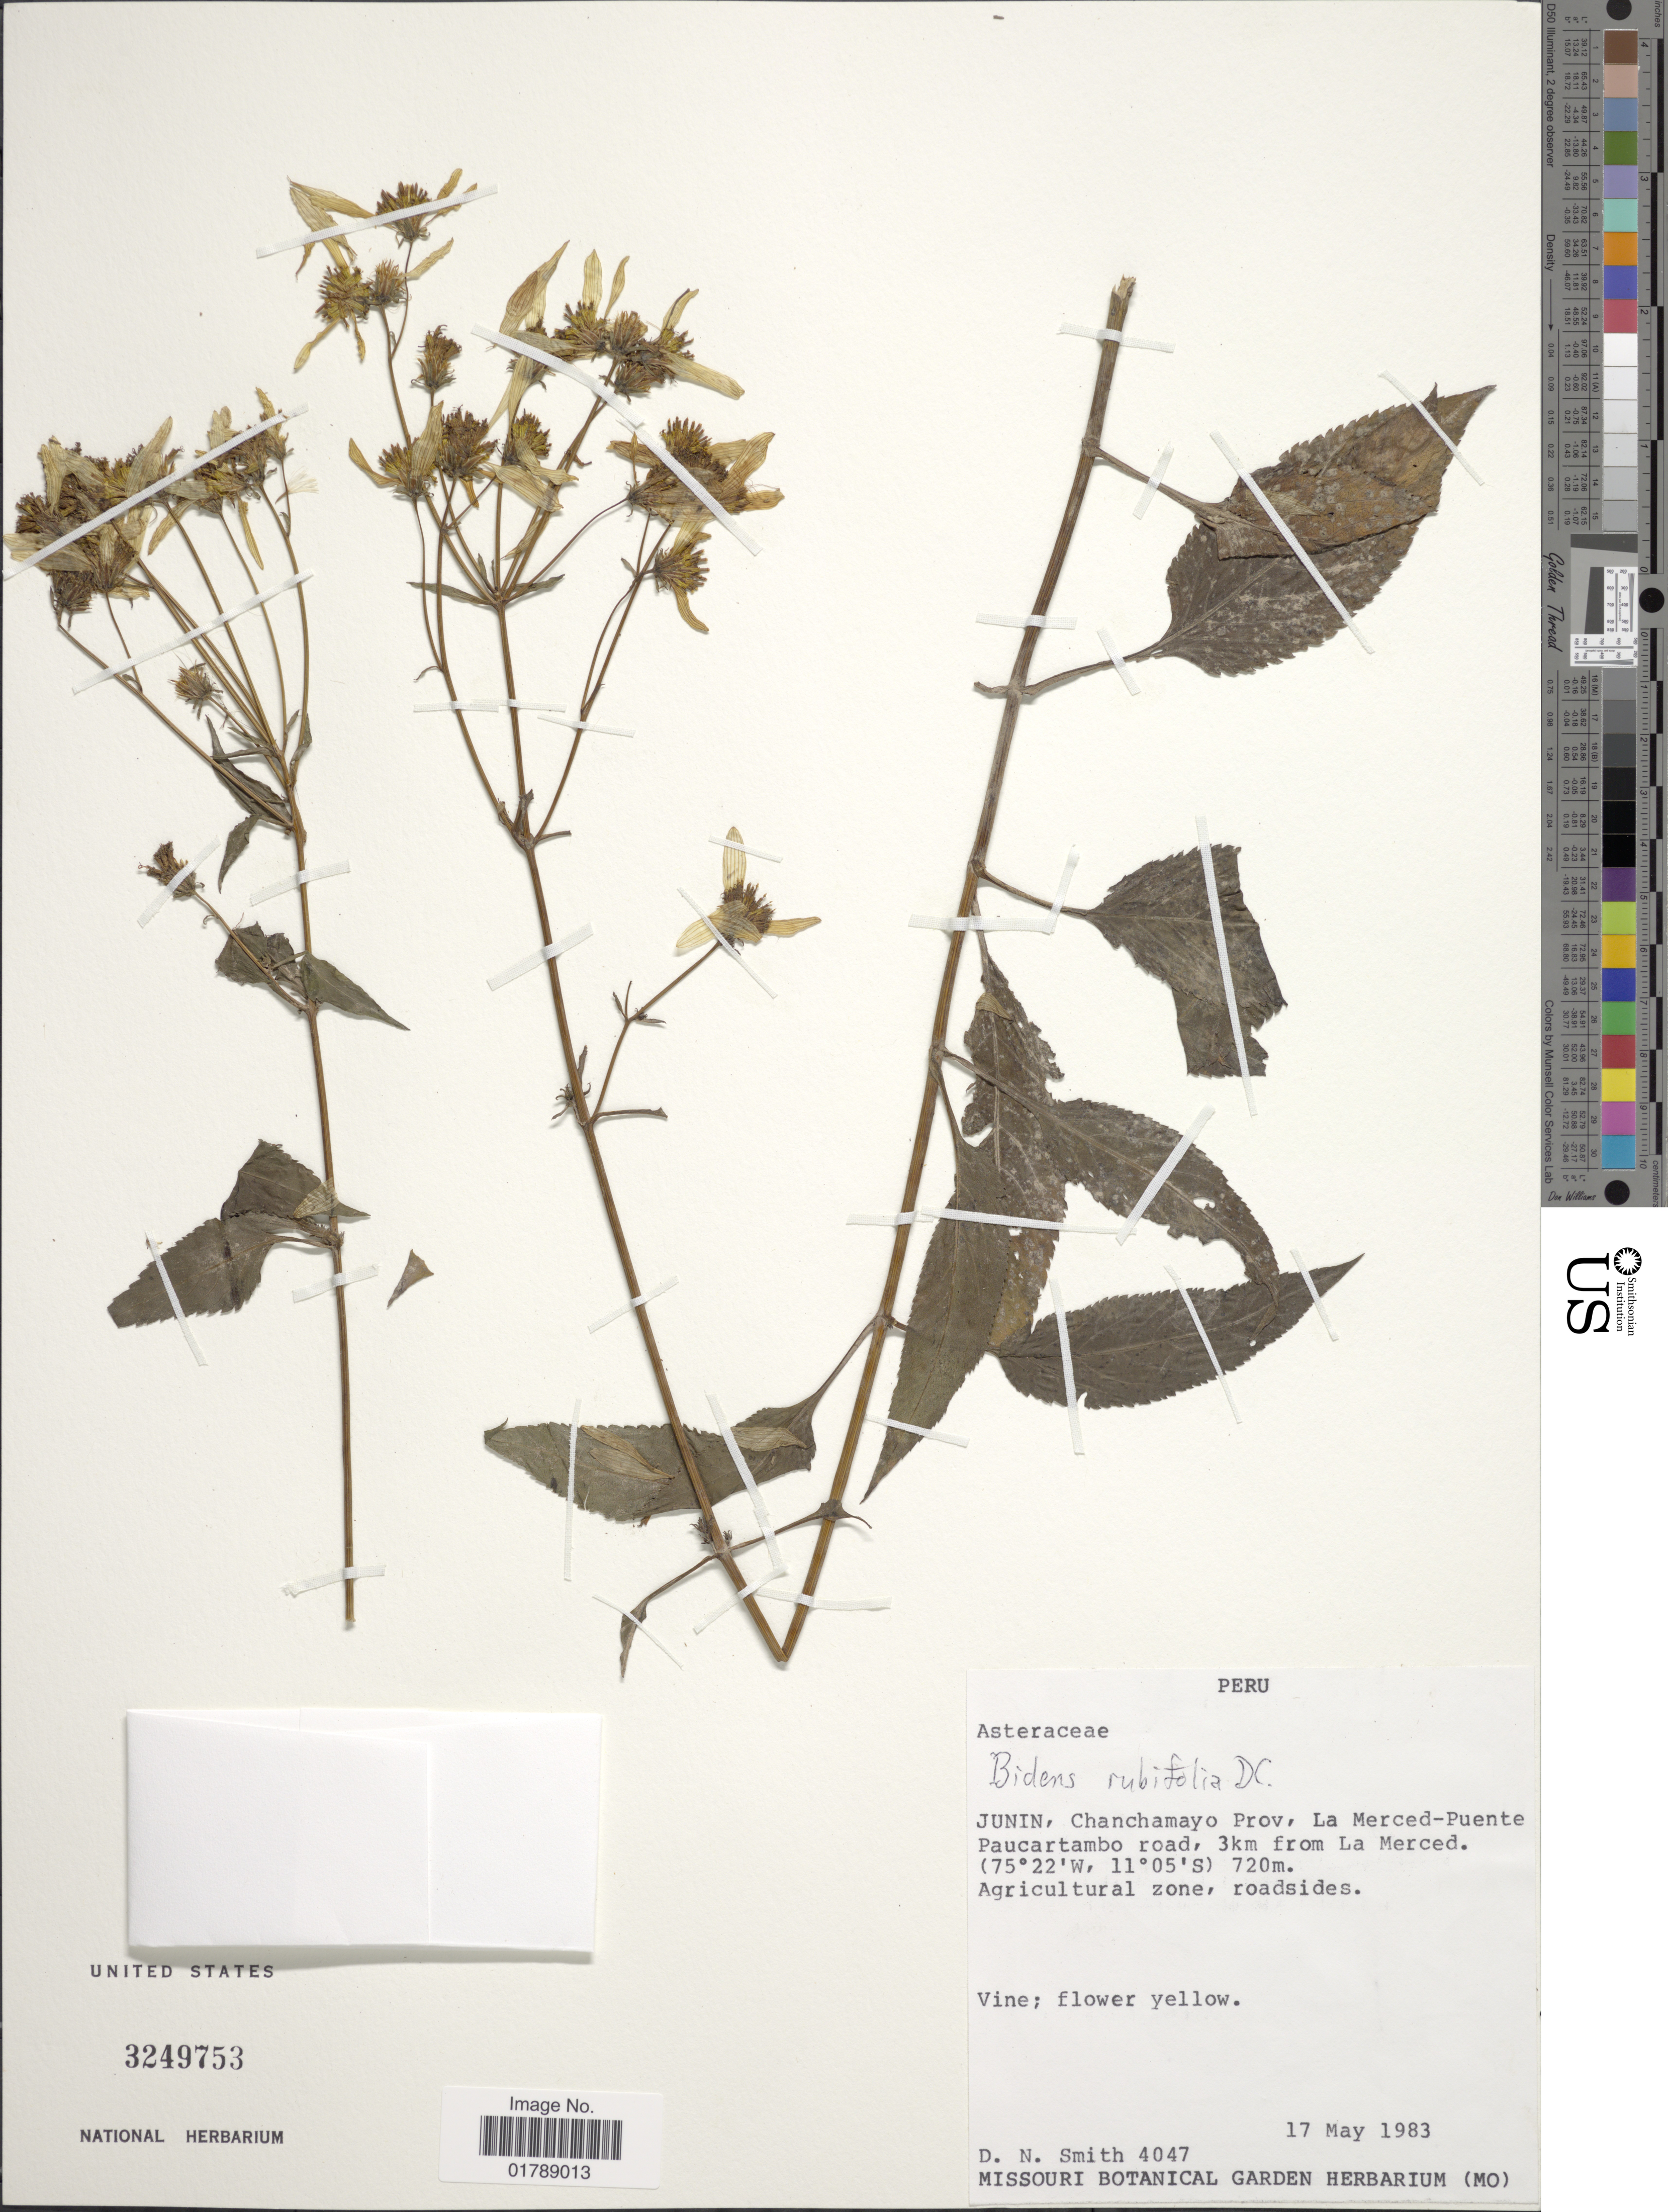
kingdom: Plantae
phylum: Tracheophyta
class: Magnoliopsida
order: Asterales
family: Asteraceae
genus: Bidens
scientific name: Bidens rubifolia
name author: Kunth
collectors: D. Smith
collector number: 4047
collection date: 1983-05-17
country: Peru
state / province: Junín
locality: Chanchamayo Prov, La Merced-Puente Paucartambo road, 3km from La Merced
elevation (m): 720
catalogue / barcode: US 3249753